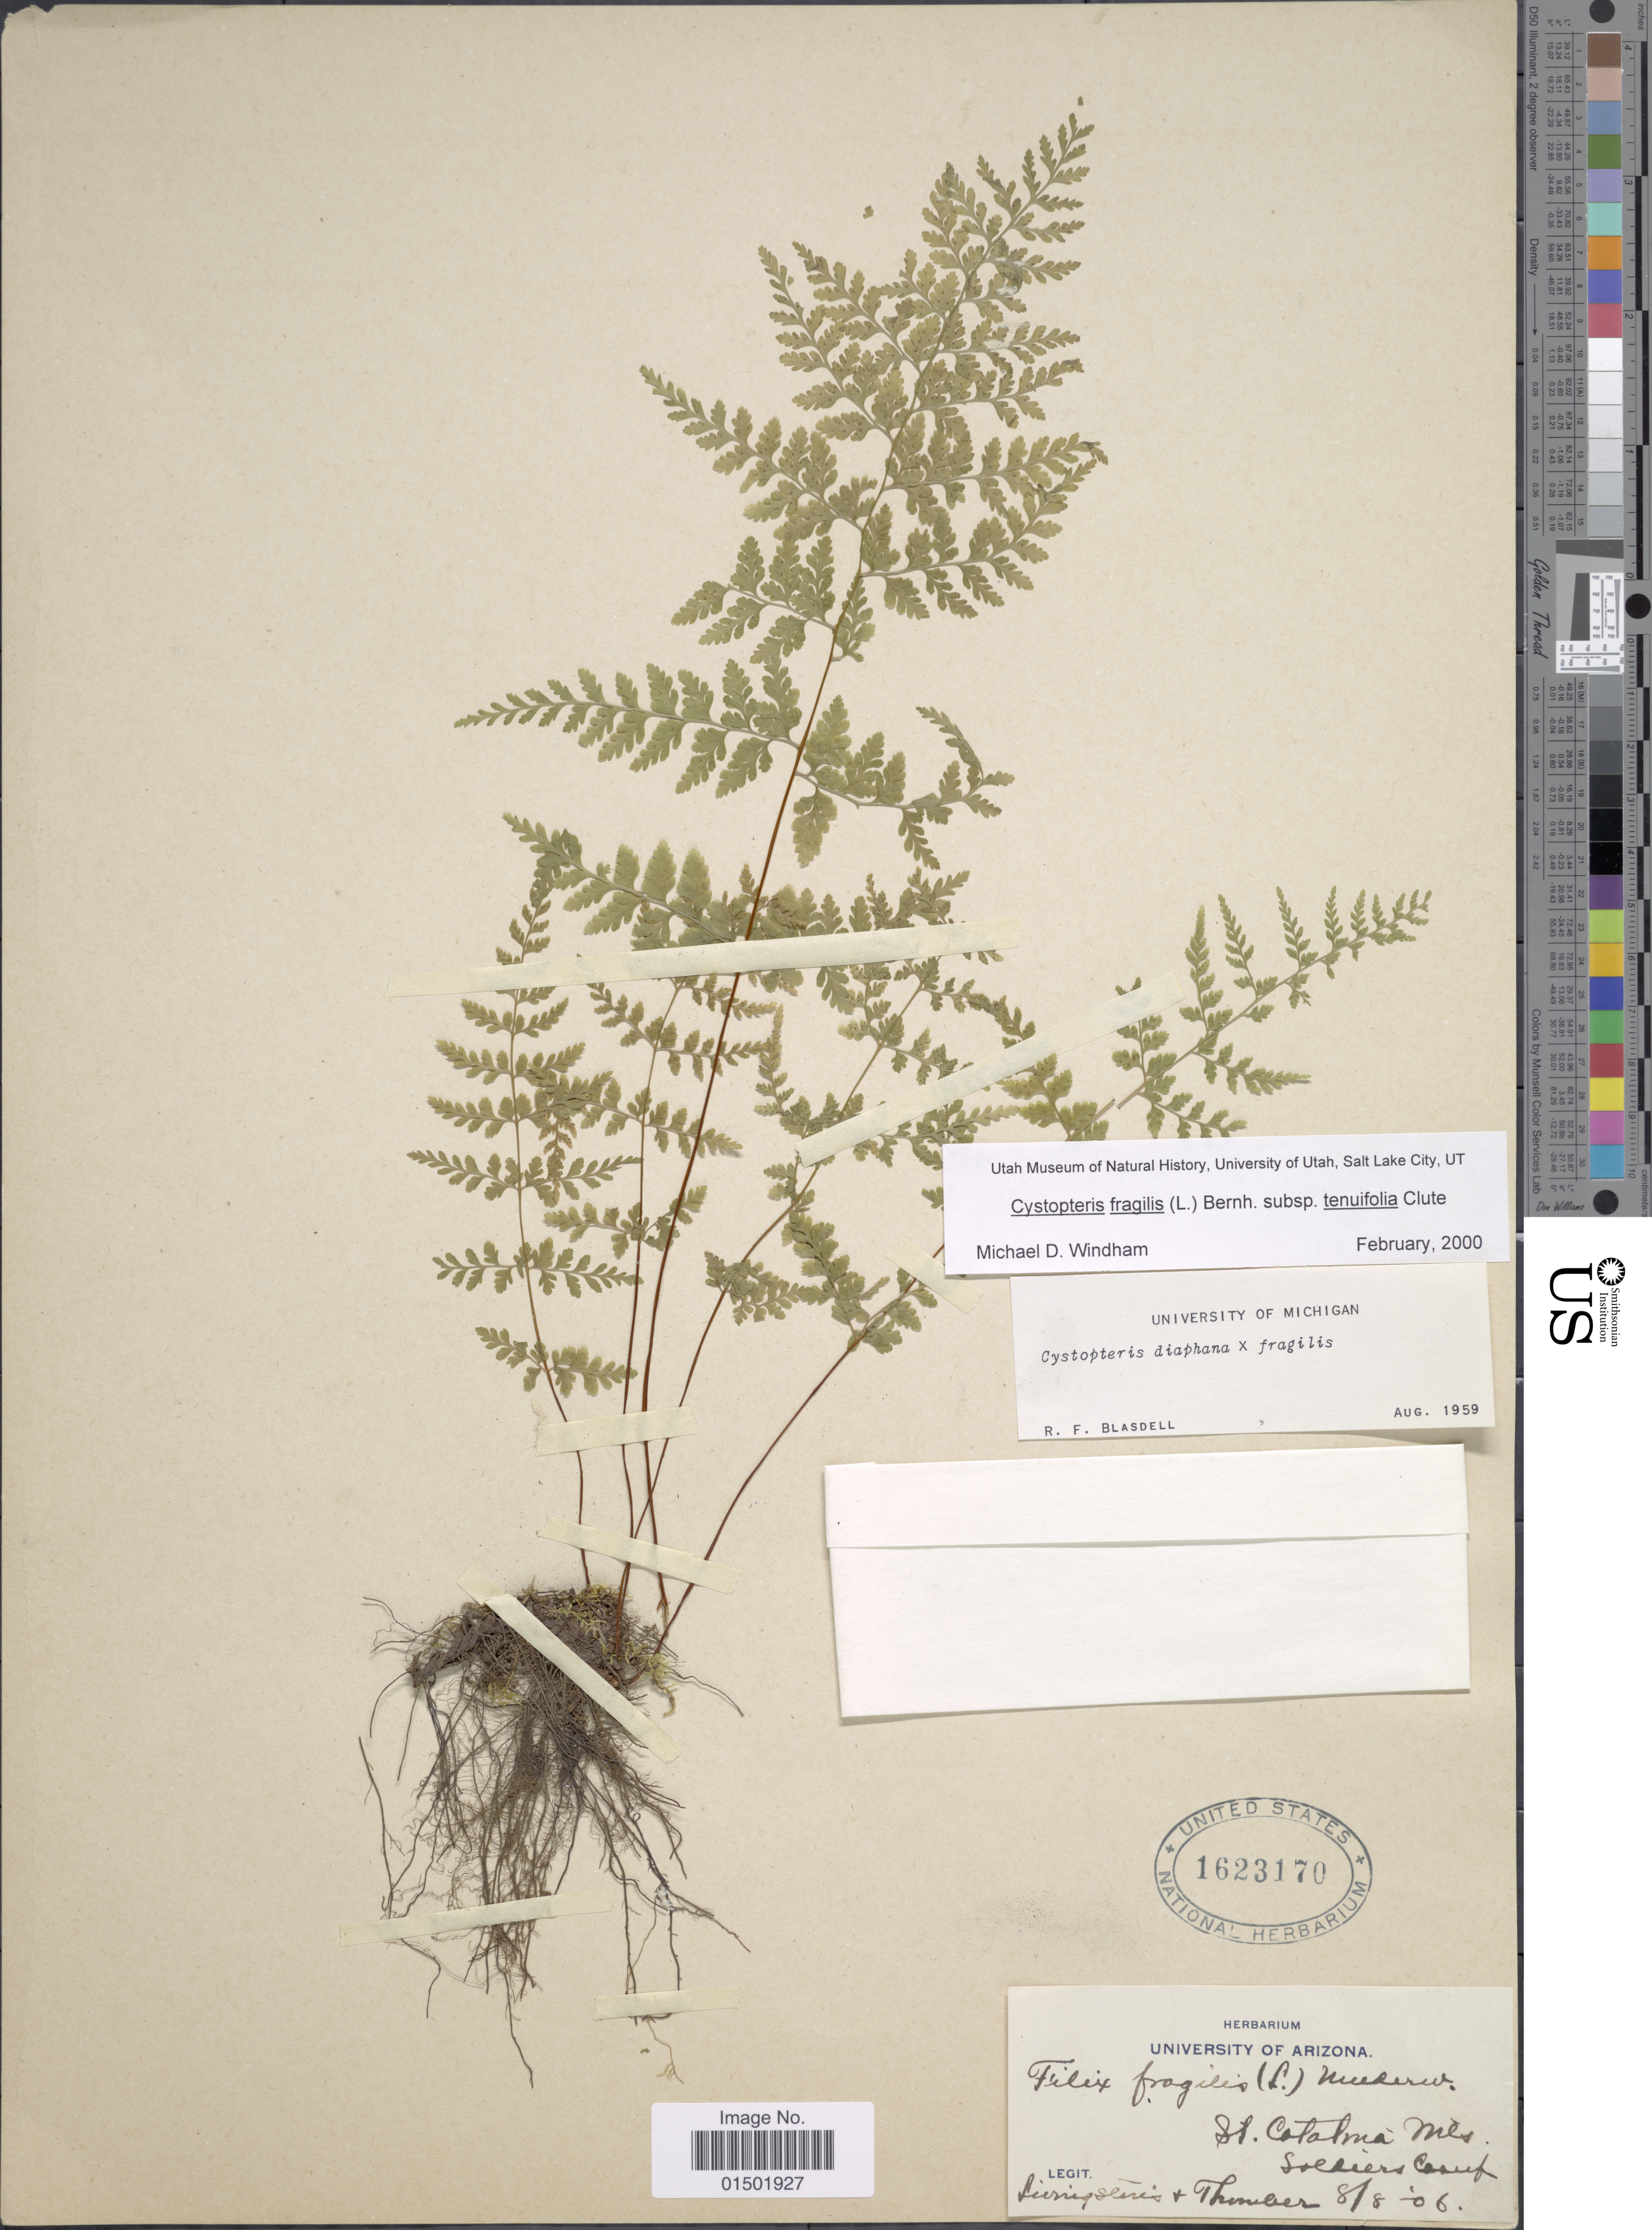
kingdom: Plantae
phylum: Tracheophyta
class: Polypodiopsida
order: Polypodiales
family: Cystopteridaceae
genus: Cystopteris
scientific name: Cystopteris fragilis var. tenuifolia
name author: (Clute) M. Broun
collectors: B. Livingston & J. Thornber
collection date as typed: Transcribed d/m/y: 8/8/6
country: United States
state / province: Arizona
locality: St. Catalina Mts.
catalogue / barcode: US 1623170